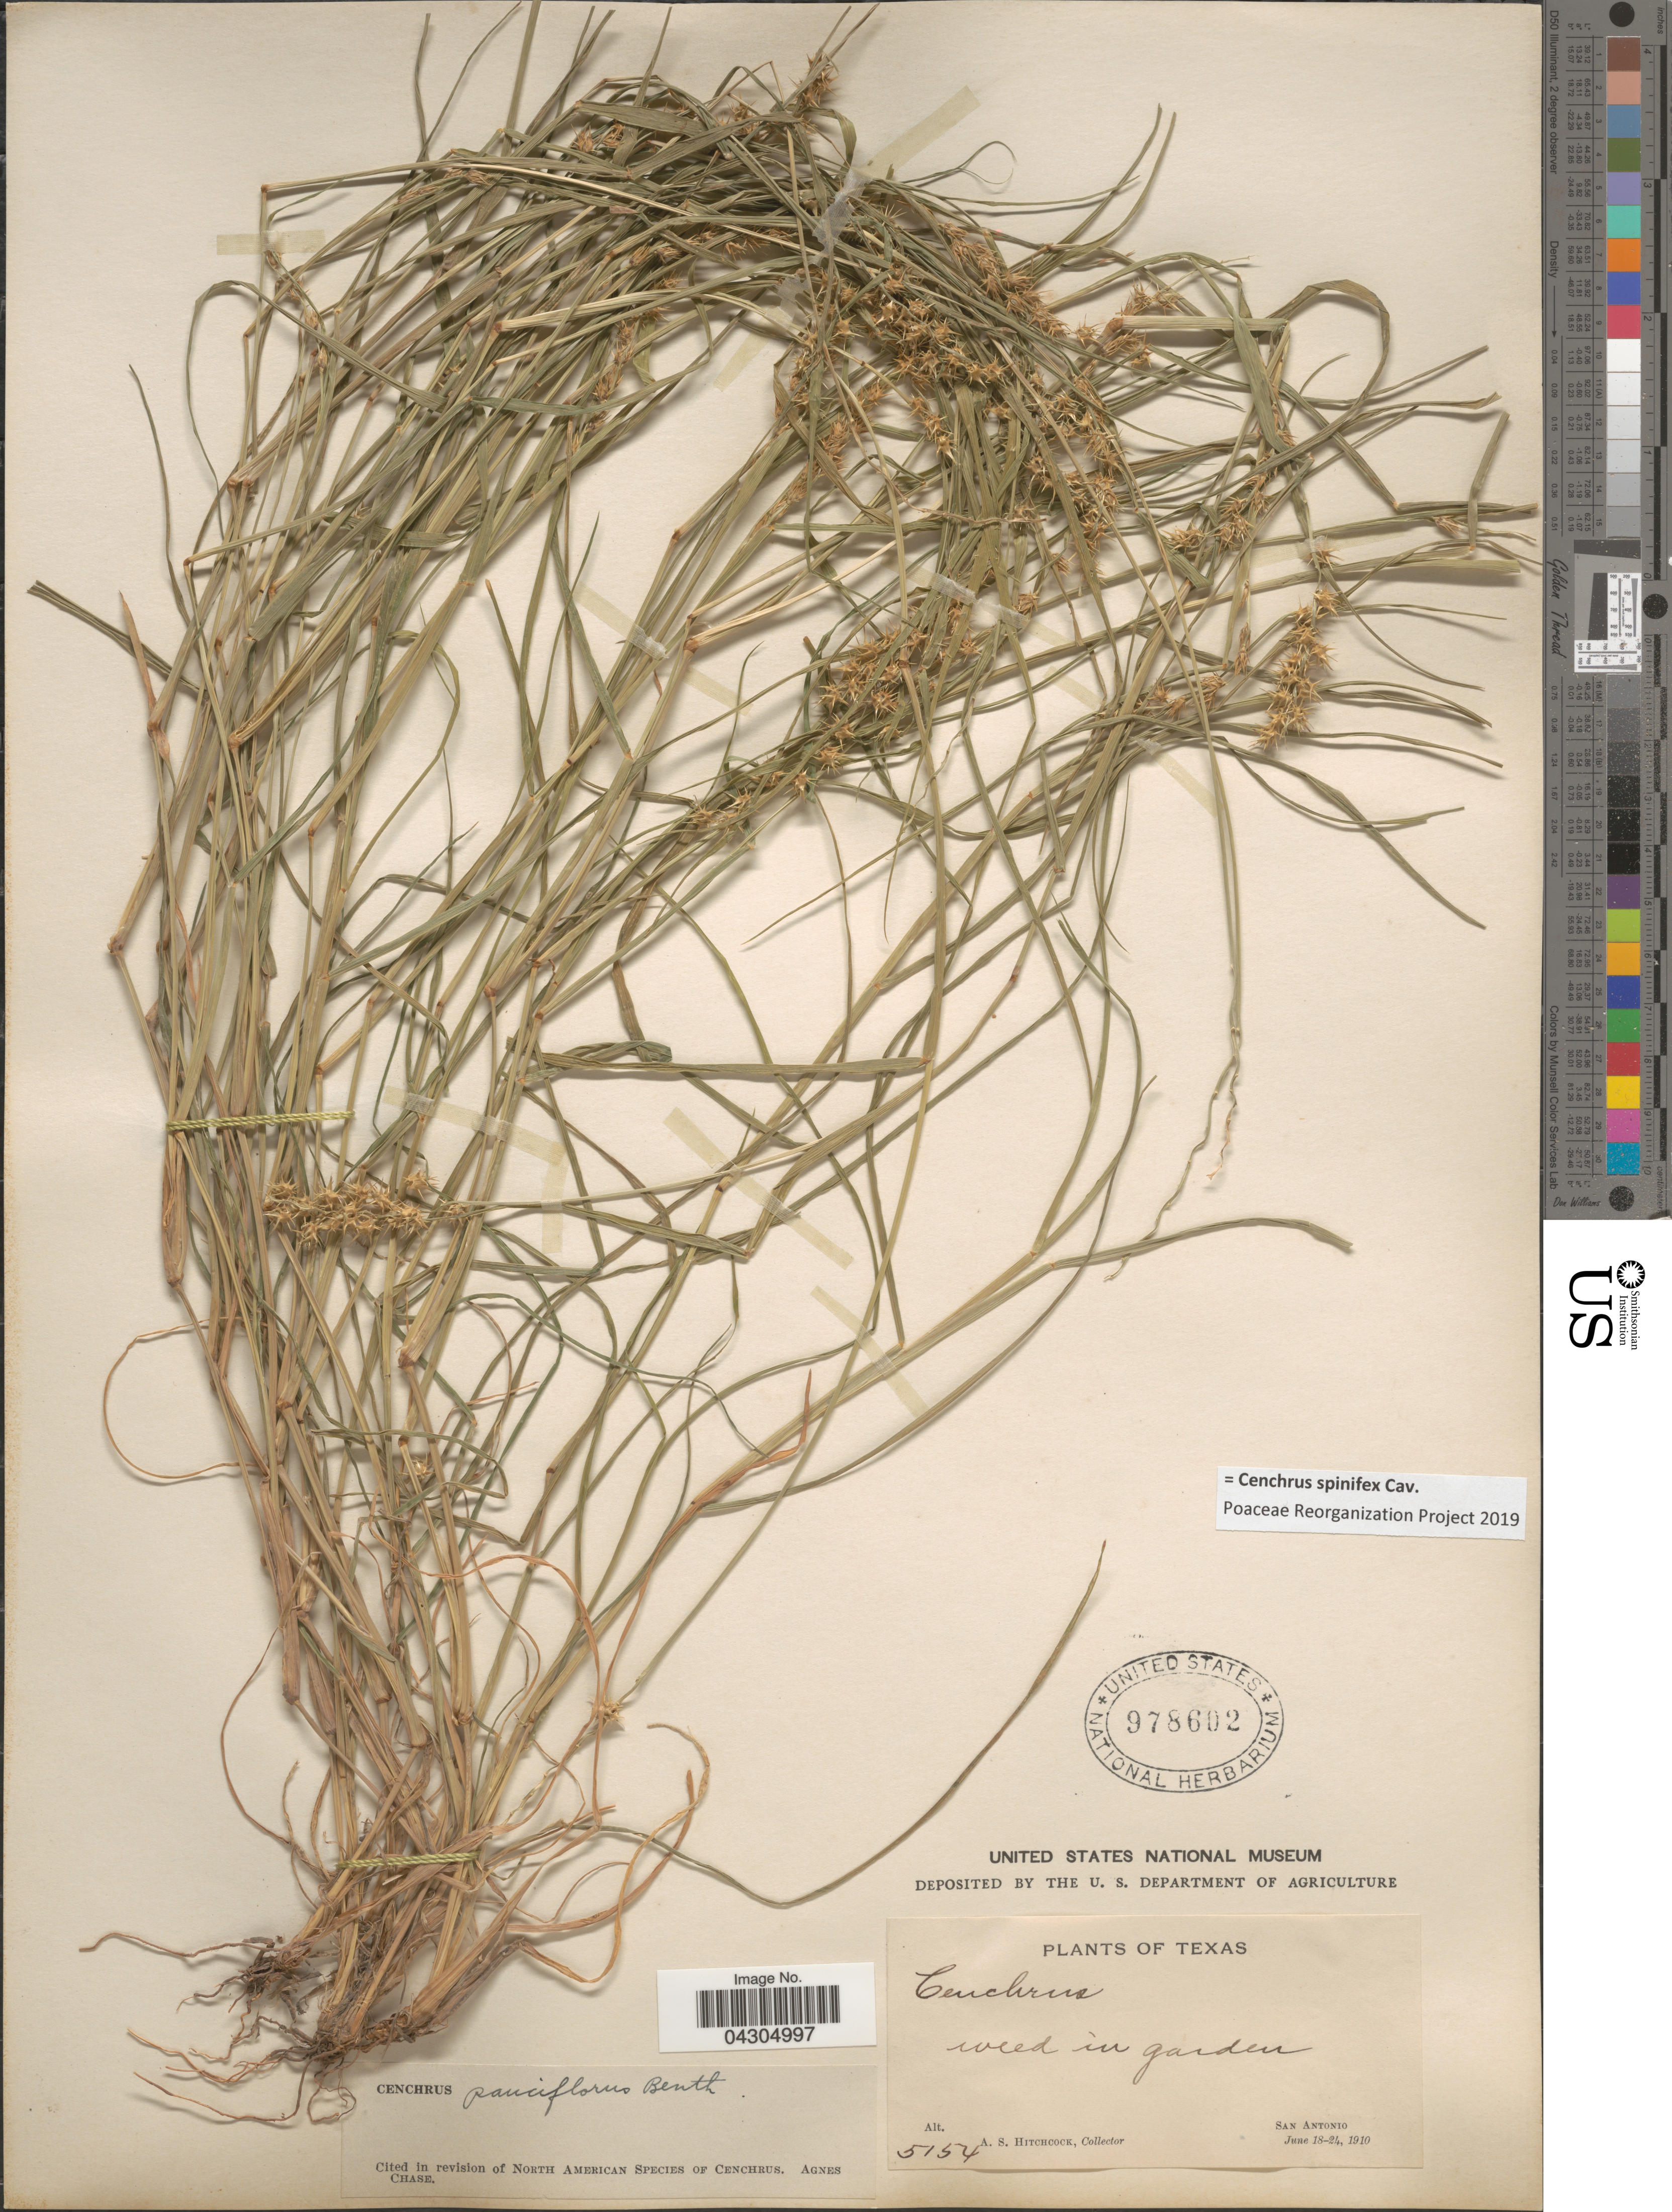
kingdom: Plantae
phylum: Tracheophyta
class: Liliopsida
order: Poales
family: Poaceae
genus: Cenchrus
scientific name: Cenchrus spinifex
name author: Cav.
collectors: A. S. Hitchcock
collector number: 5154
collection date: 1910-06-18/1910-06-24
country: United States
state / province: Texas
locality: Weed in garden. San Antonio.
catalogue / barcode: US 978602